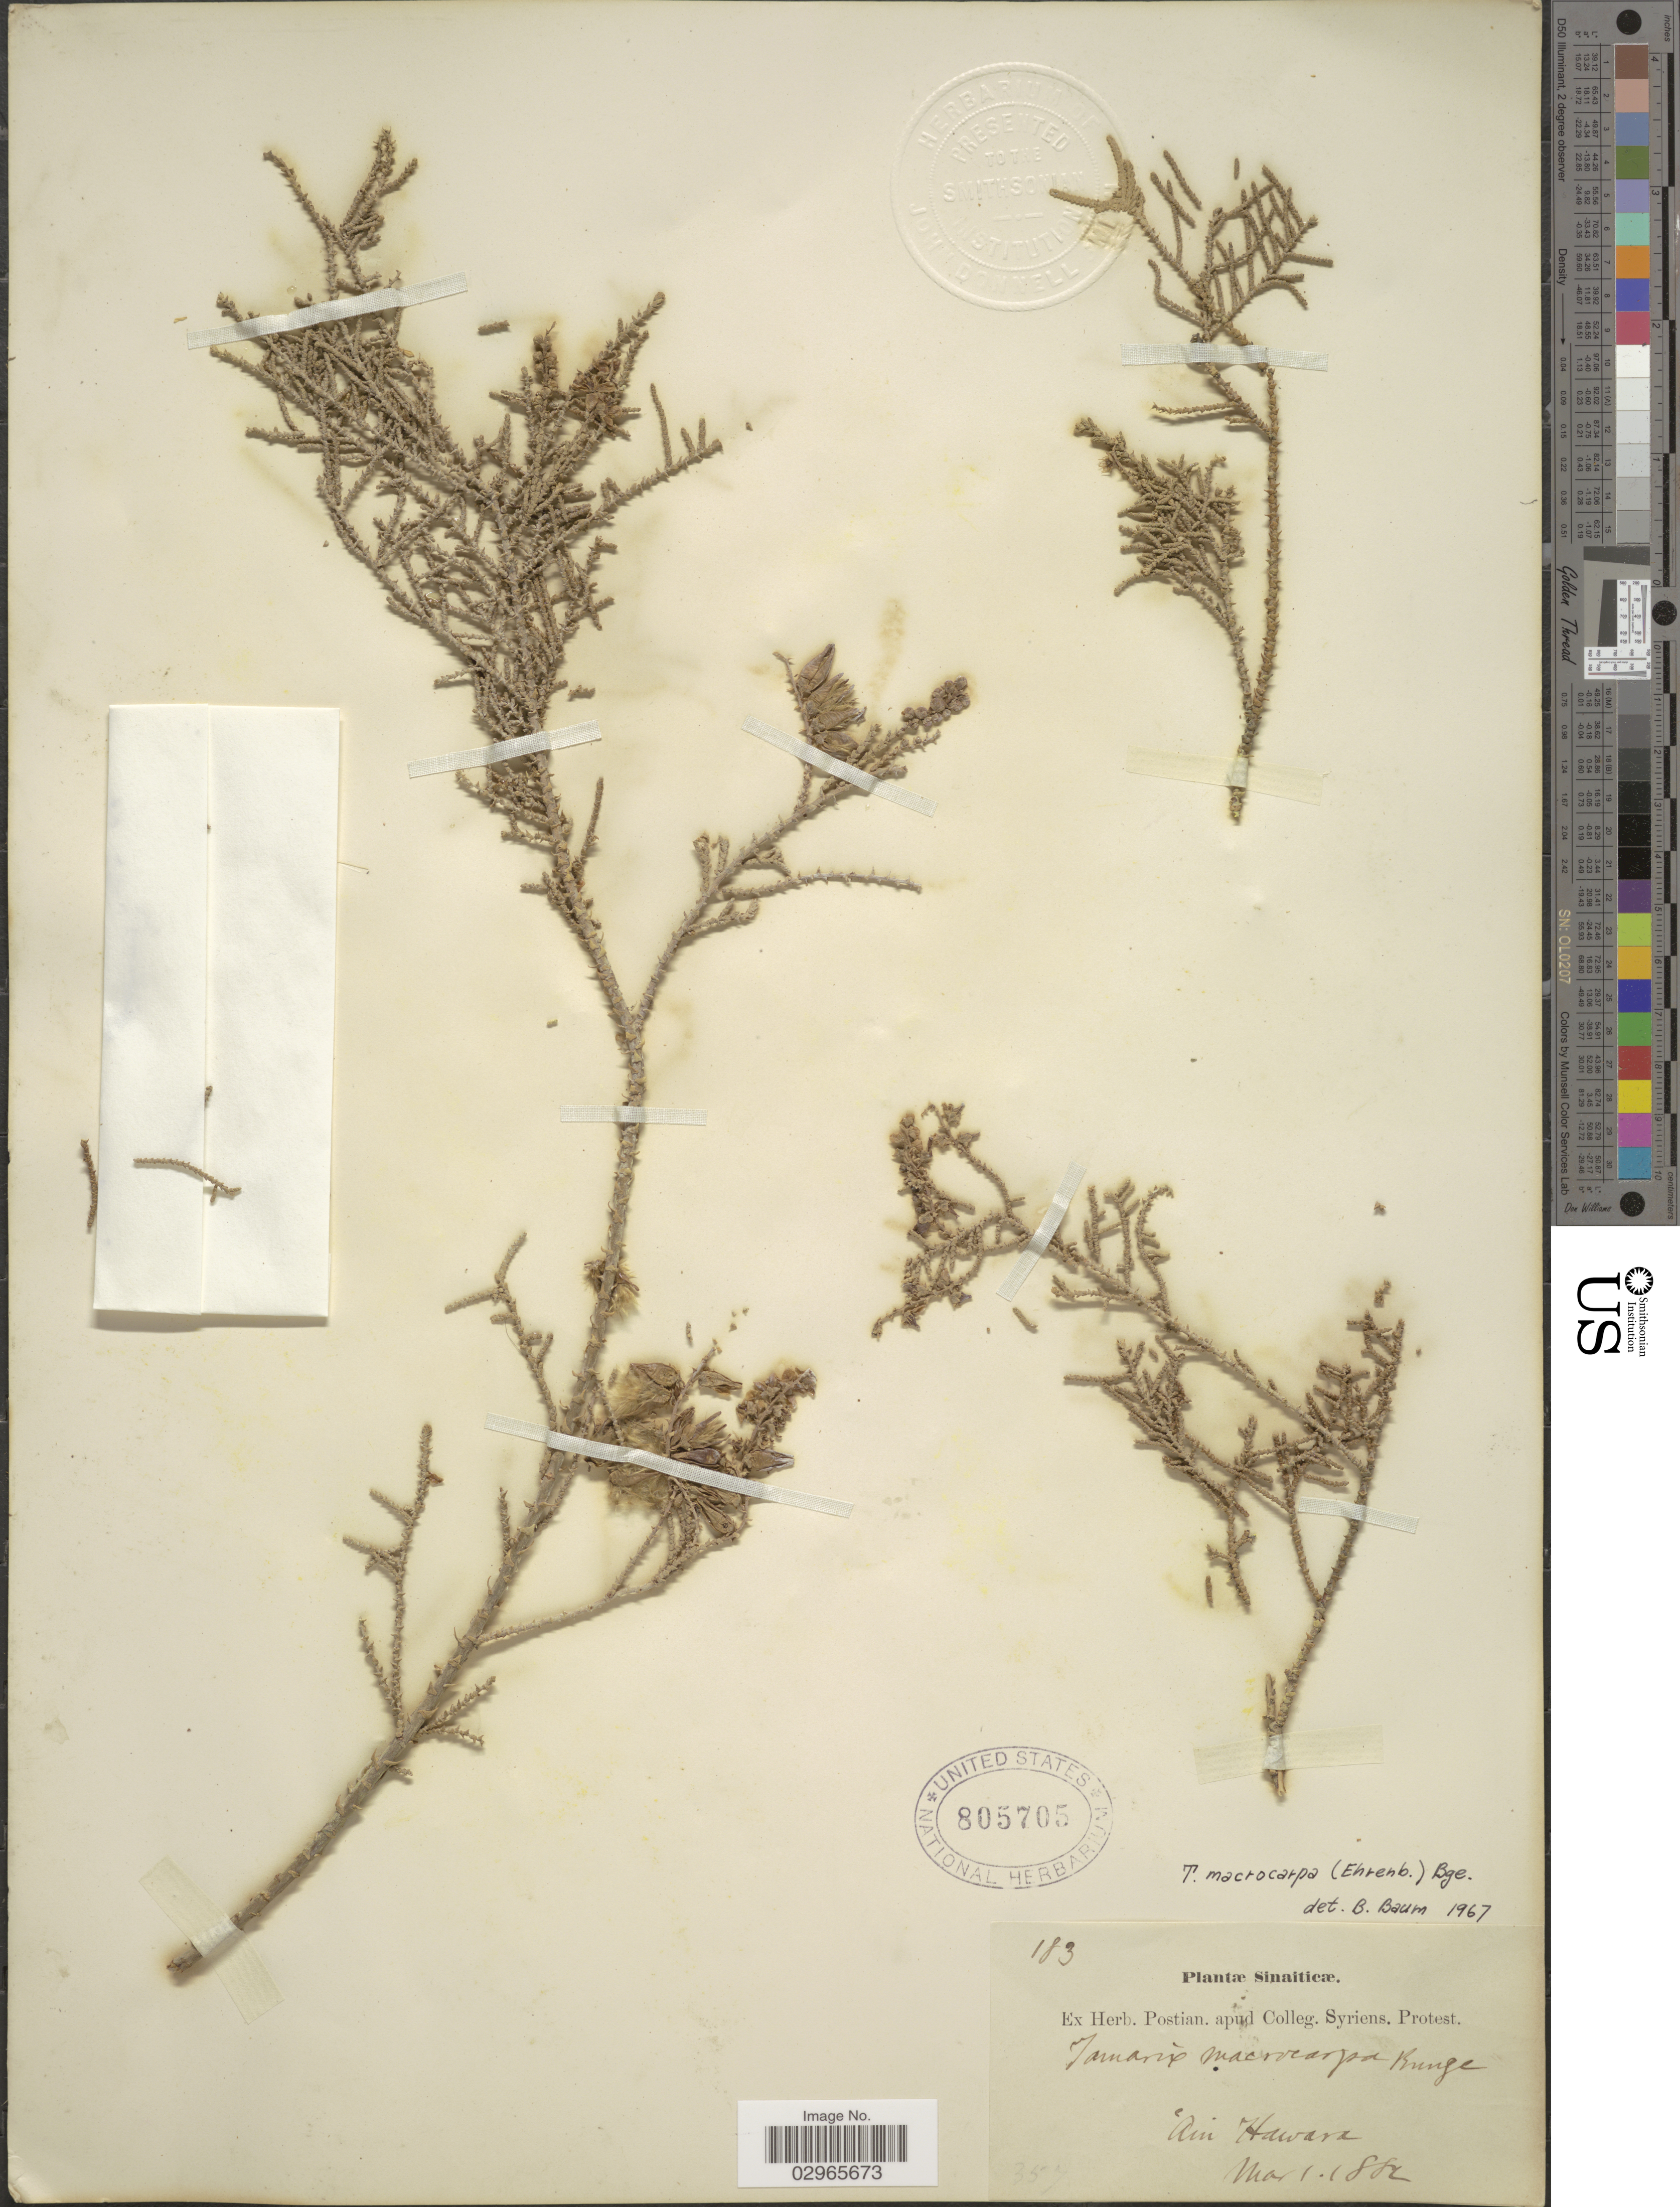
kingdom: Plantae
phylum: Tracheophyta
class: Magnoliopsida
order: Caryophyllales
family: Tamaricaceae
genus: Tamarix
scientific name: Tamarix macrocarpa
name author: (Ehrenb.) Bunge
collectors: ex herb. Postian. apud Colleg. Syriens. Protest. USE "Fannie P. A. Shepard" (10308853) AS PRIMARY COLLECTOR INSTEAD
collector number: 183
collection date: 1882-03-01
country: Egypt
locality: Sinaiticæ. Ain Hawara.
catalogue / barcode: US 805705